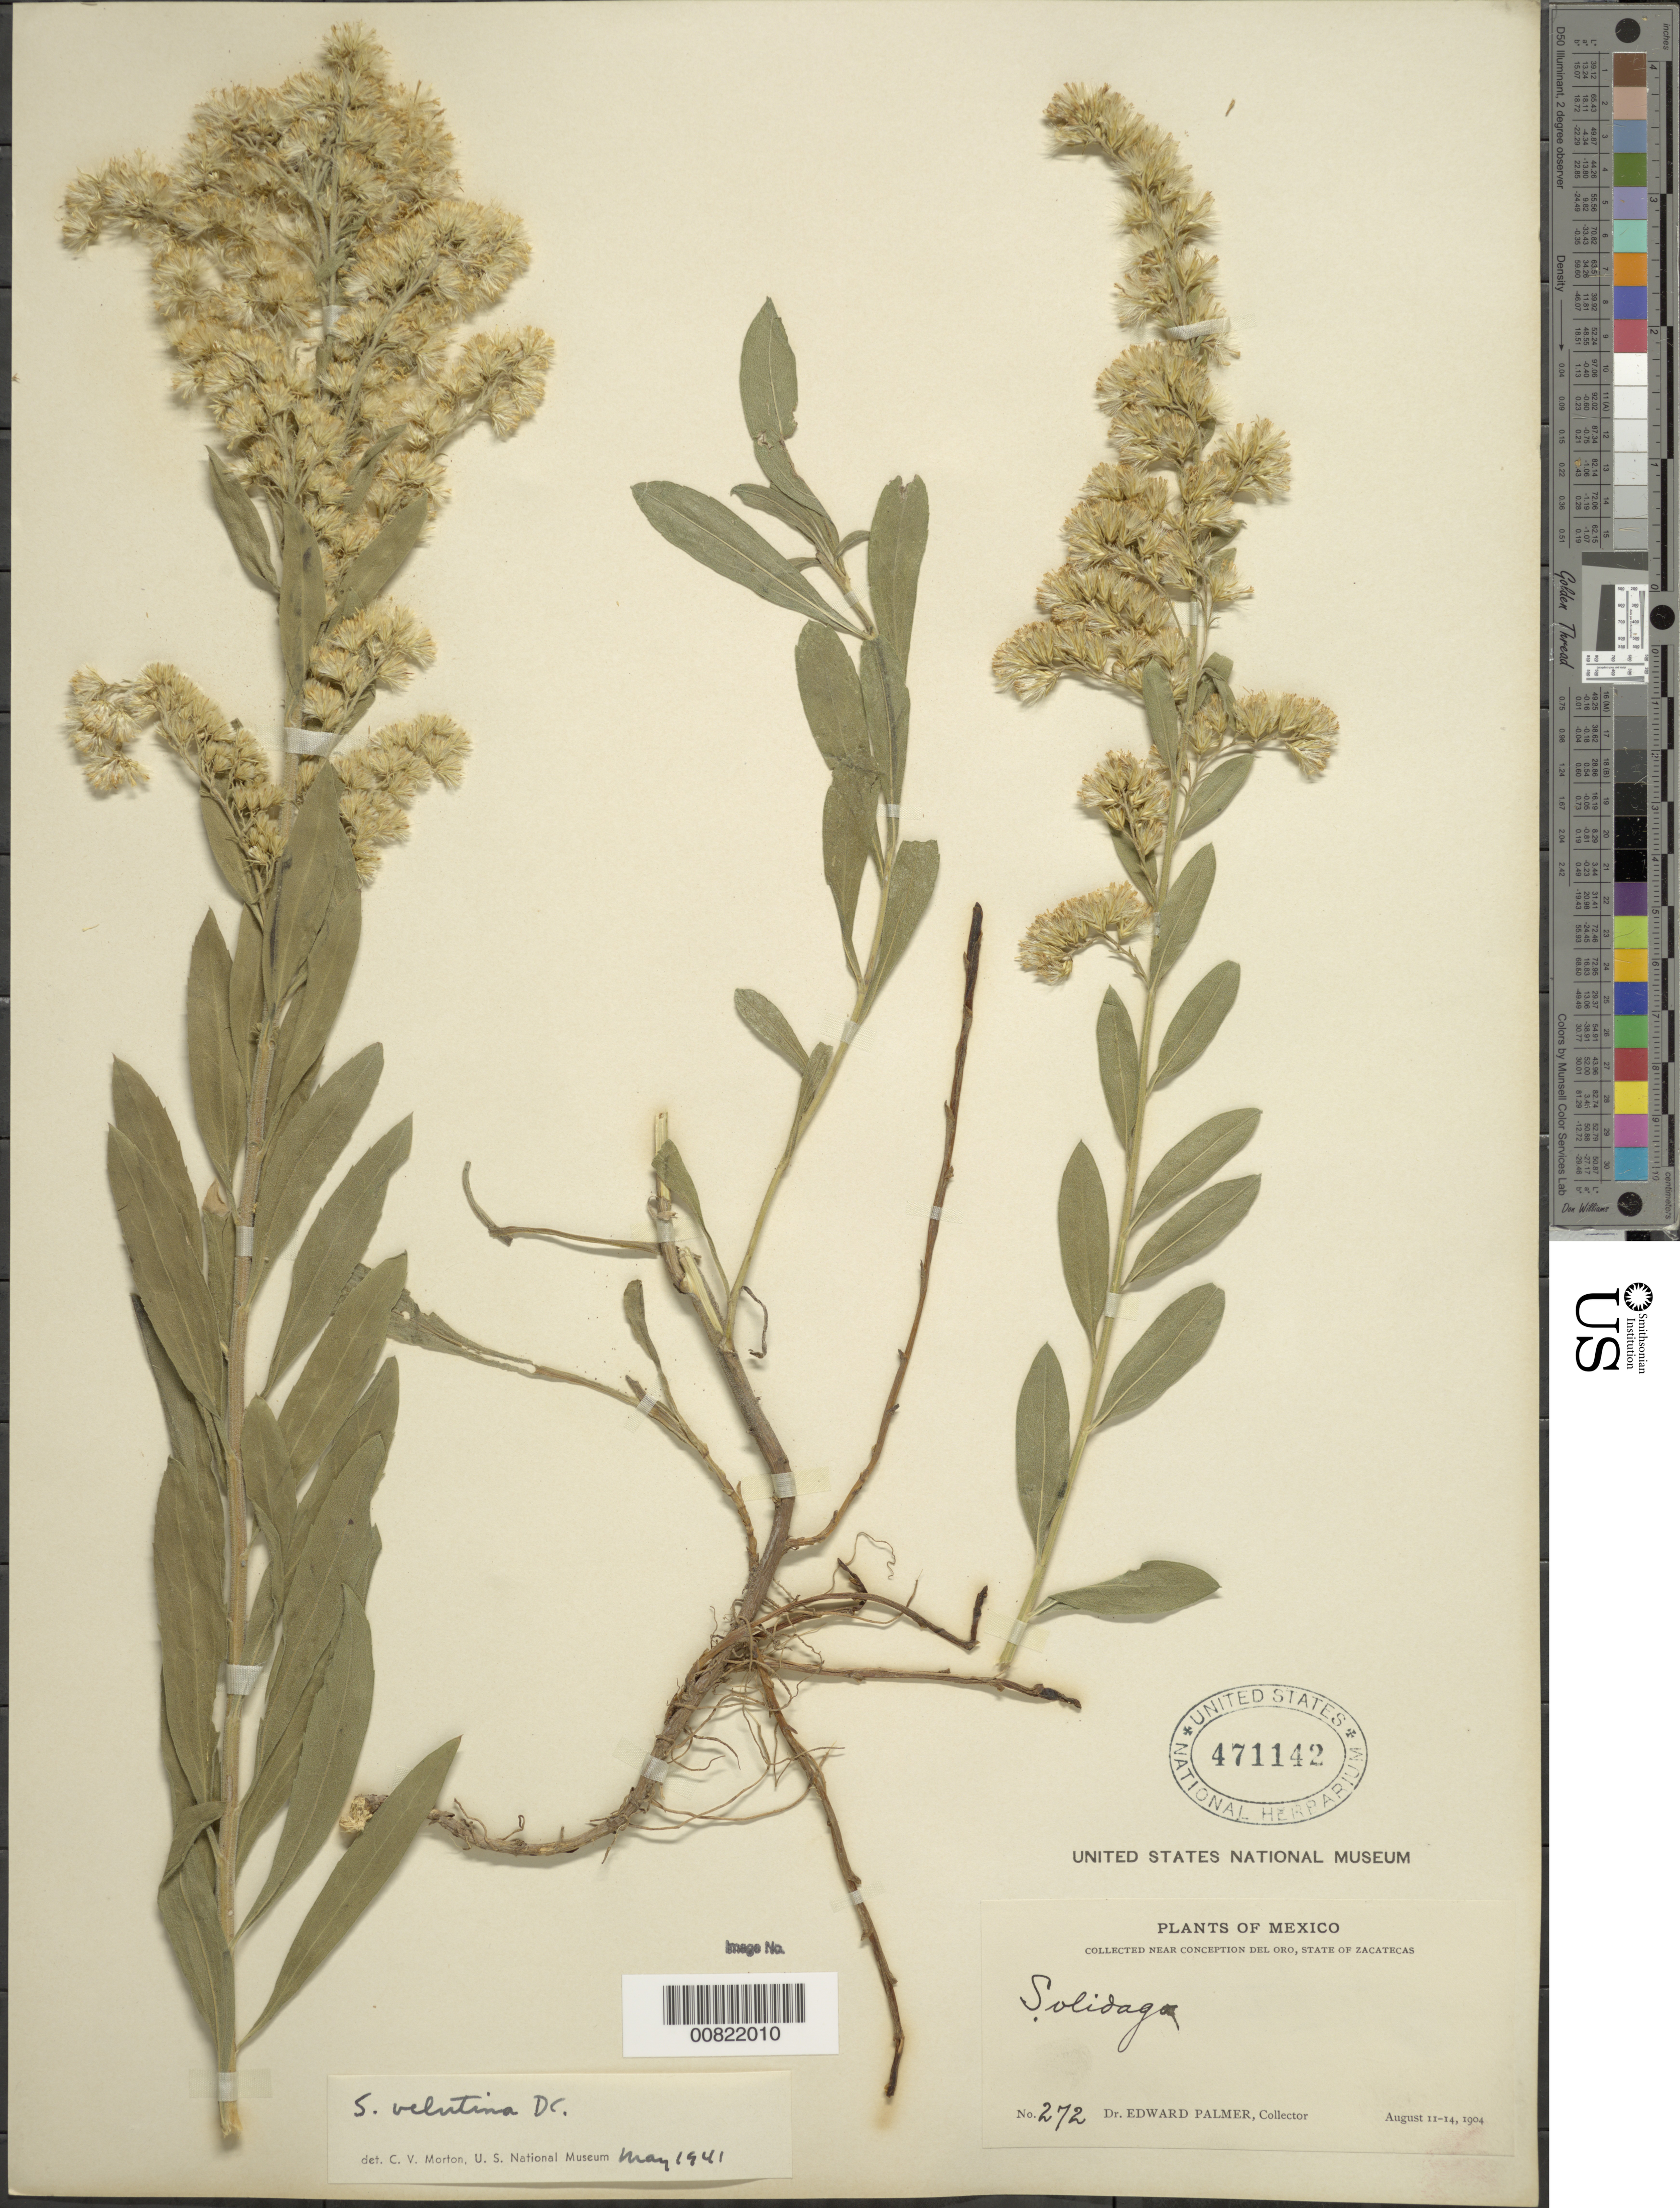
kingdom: Plantae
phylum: Tracheophyta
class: Magnoliopsida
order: Asterales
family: Asteraceae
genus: Solidago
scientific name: Solidago velutina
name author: DC.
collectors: E. Palmer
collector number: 272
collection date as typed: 11 Aug 1904 to 14 Aug 1904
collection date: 1904-08-11/1904-08-14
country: Mexico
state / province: Zacatecas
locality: Near Concepción del Oro, Zacatecas.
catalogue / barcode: US 471142